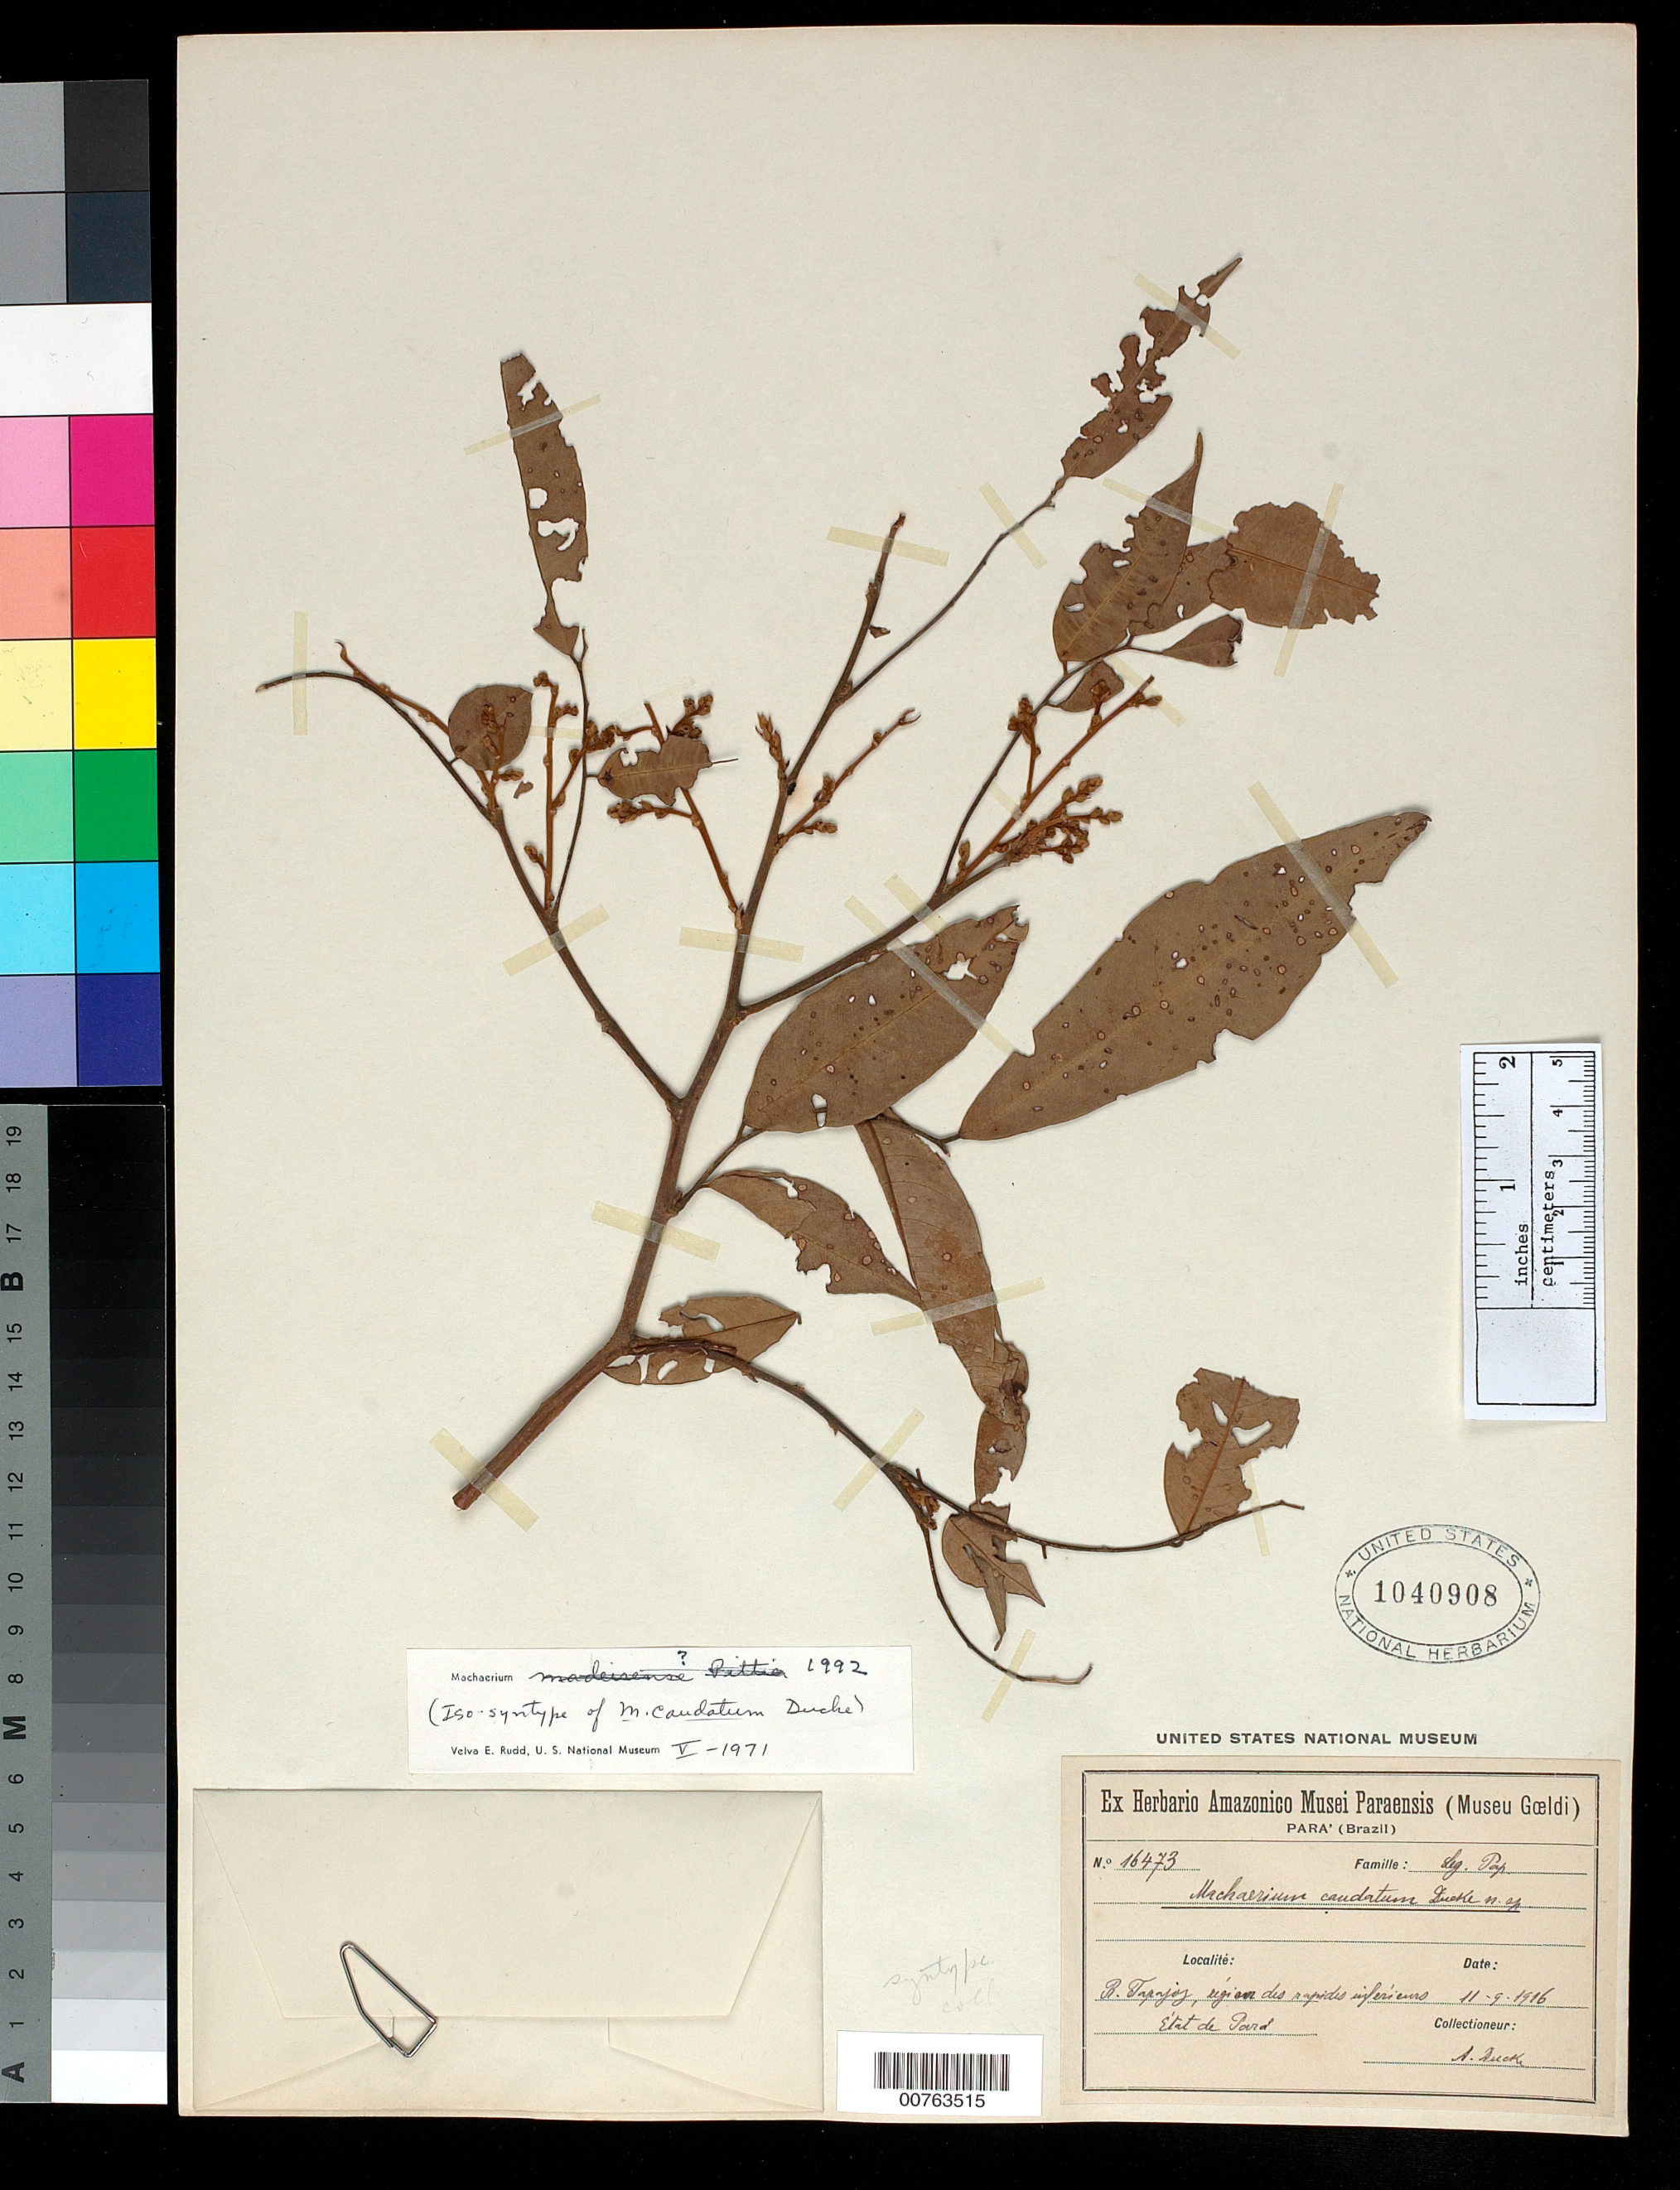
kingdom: Plantae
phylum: Tracheophyta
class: Magnoliopsida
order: Fabales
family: Fabaceae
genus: Machaerium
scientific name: Machaerium caudatum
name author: Hoehne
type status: Isosyntype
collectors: A. Ducke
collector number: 16473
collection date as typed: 11-9-1916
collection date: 1916-09-11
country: Brazil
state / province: Pará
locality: Rio Tapajoz.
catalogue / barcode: US 1040908